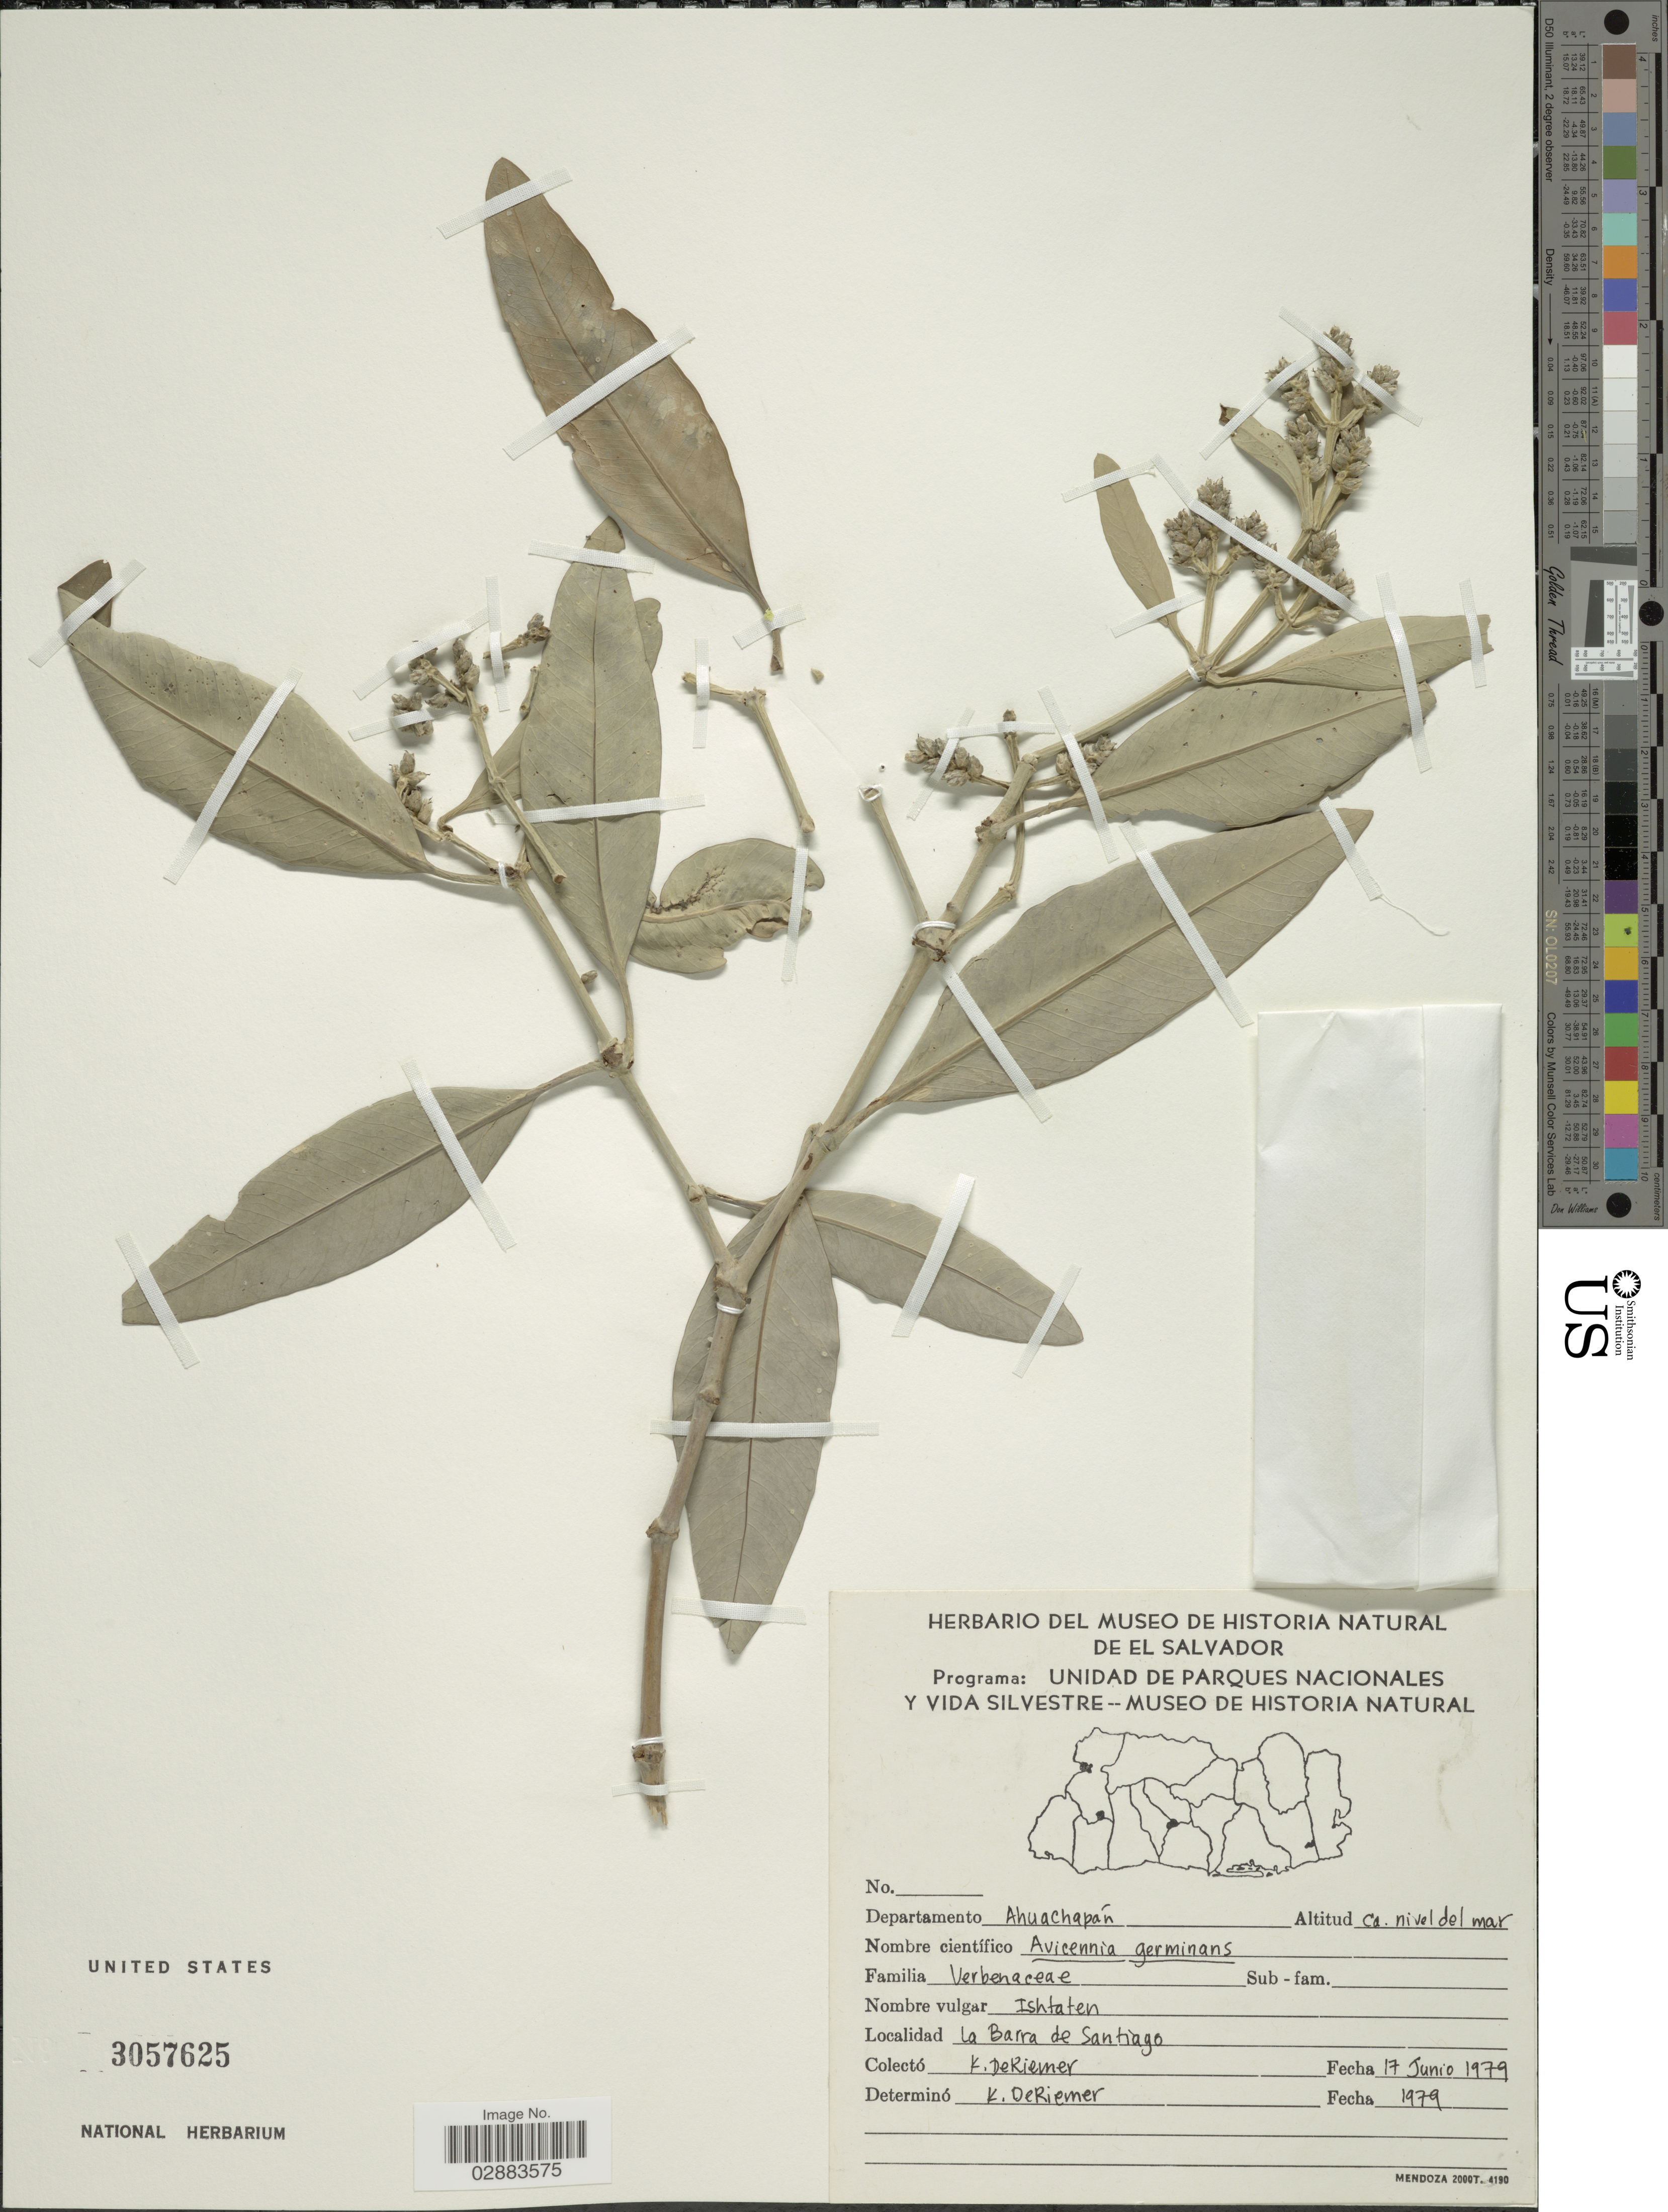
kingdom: Plantae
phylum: Tracheophyta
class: Magnoliopsida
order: Lamiales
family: Acanthaceae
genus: Avicennia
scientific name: Avicennia germinans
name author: (L.) L.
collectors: K. DeRiemer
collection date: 1979-06-17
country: El Salvador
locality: La Barra de Santiago.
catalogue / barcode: US 3057625